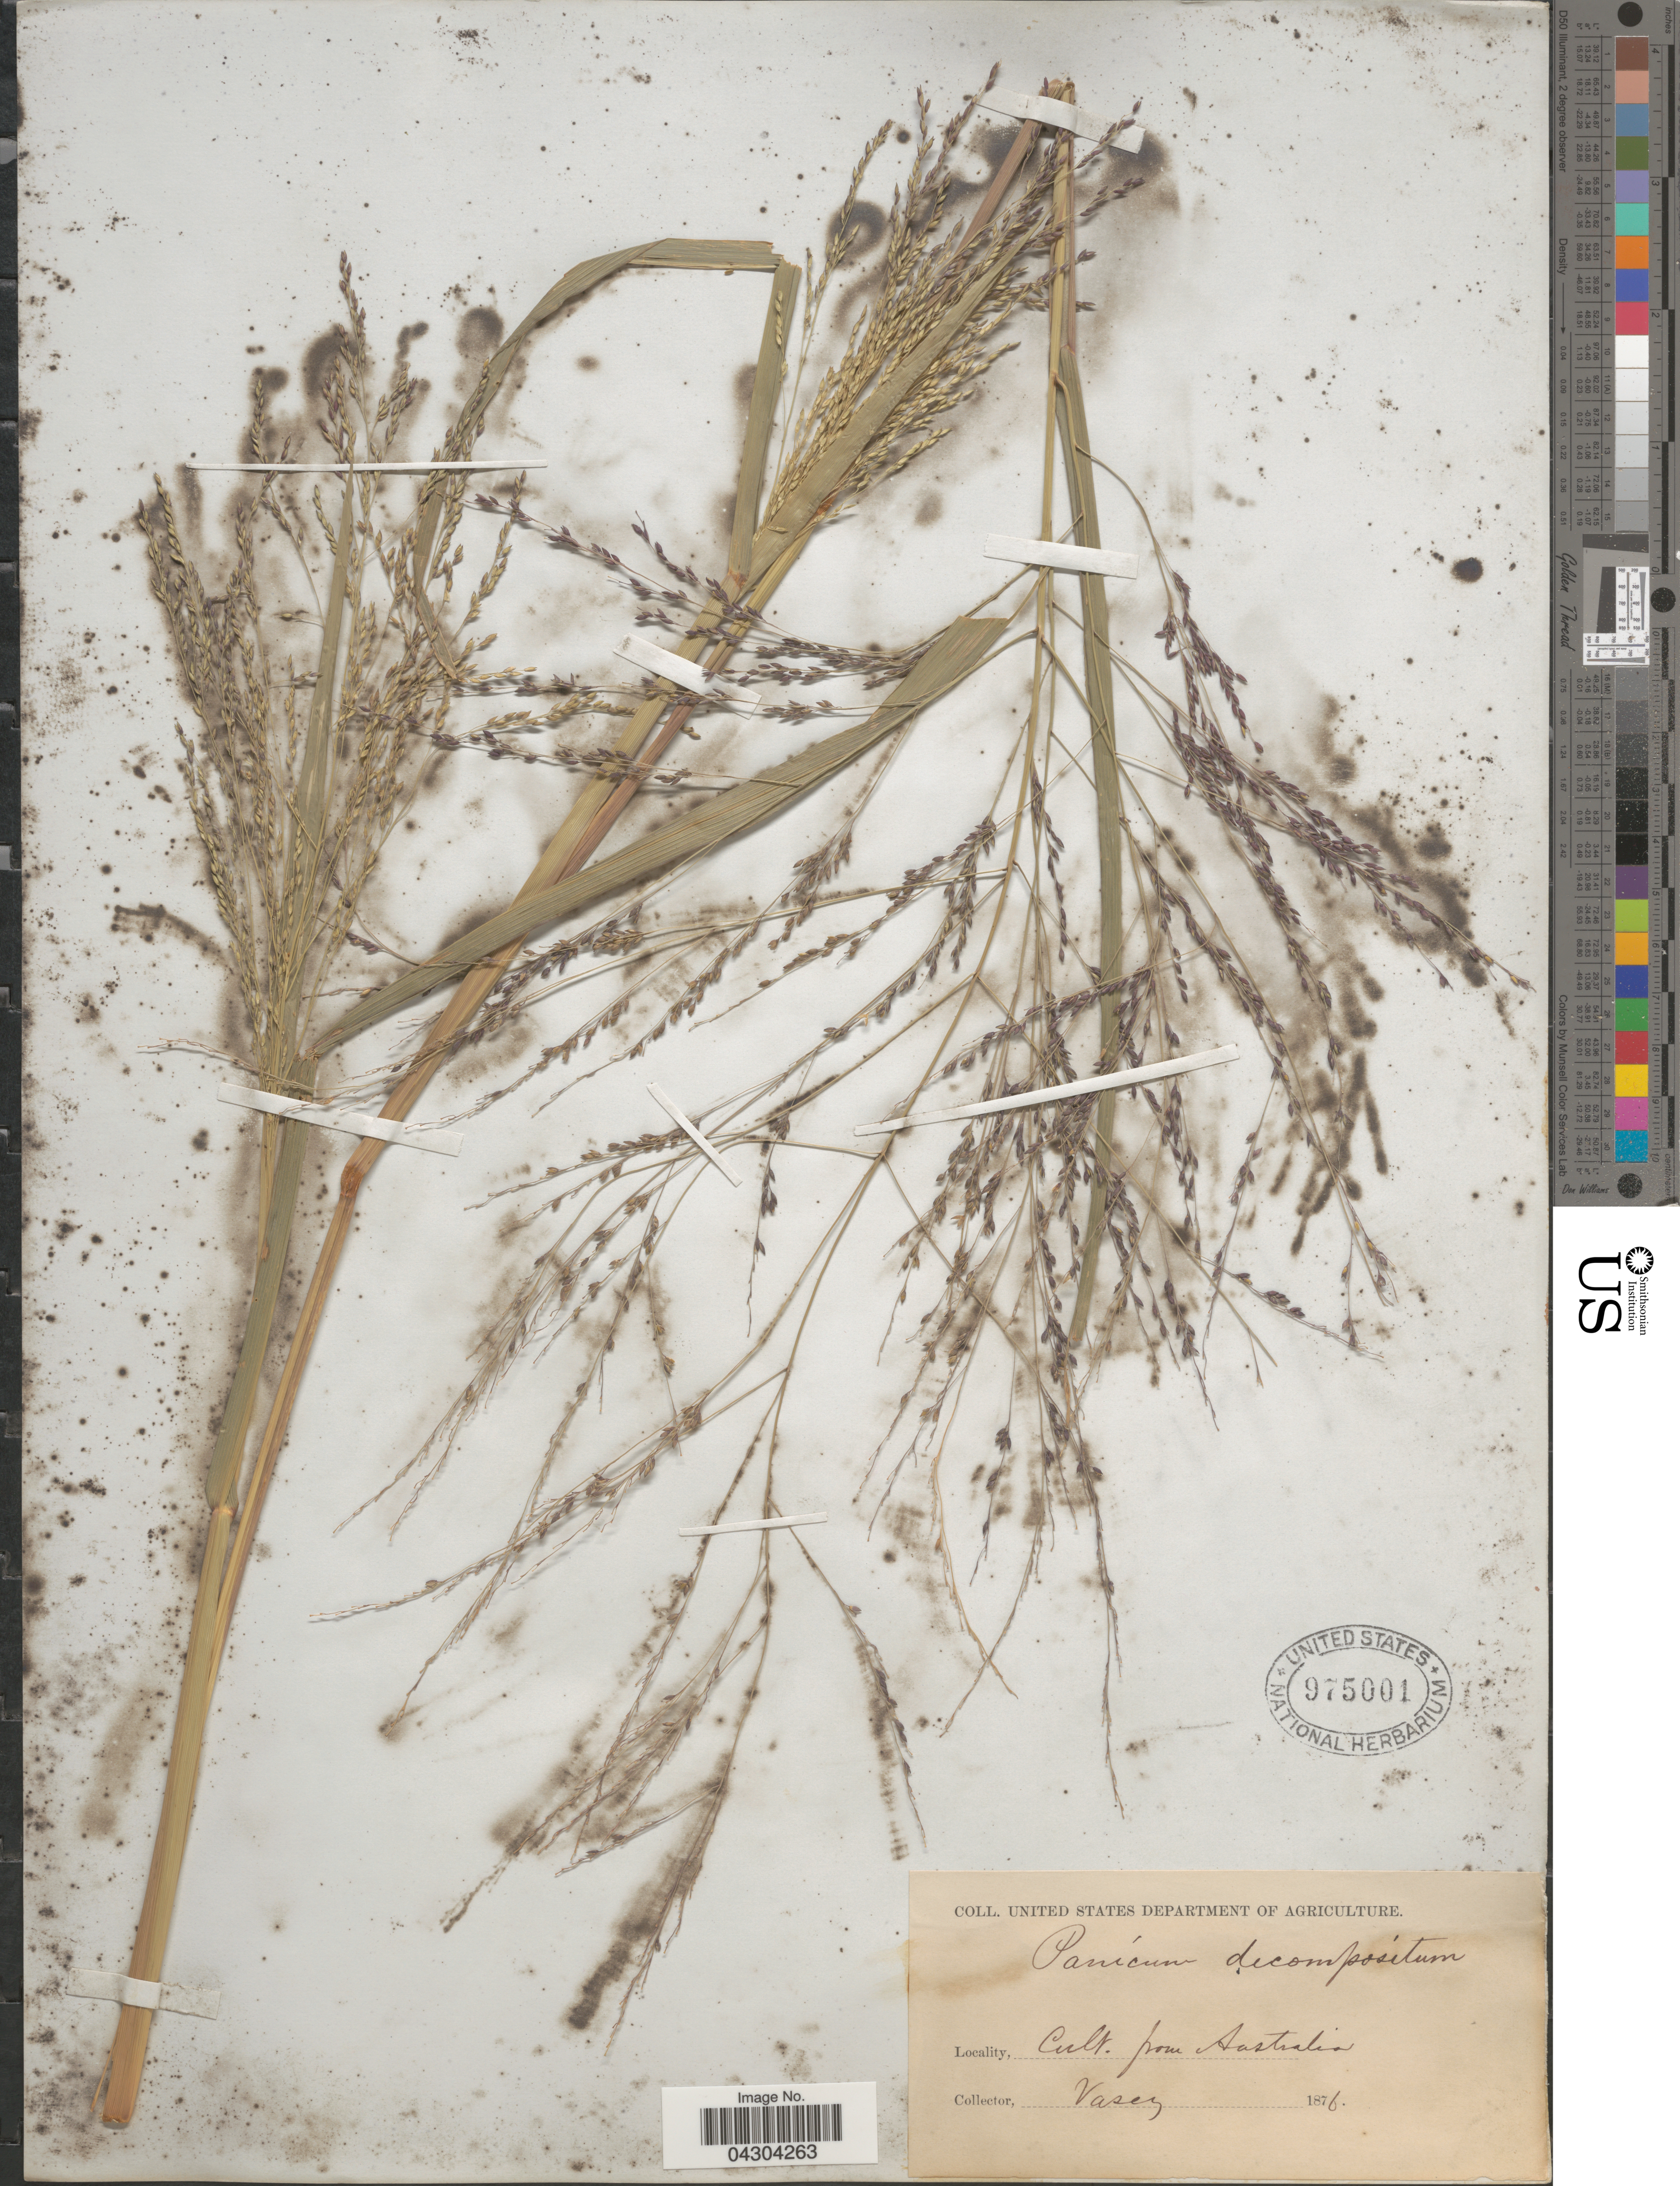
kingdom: Plantae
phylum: Tracheophyta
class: Liliopsida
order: Poales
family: Poaceae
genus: Panicum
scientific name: Panicum dichotomiflorum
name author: Michx.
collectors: Vasey, --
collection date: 1876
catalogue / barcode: US 975001